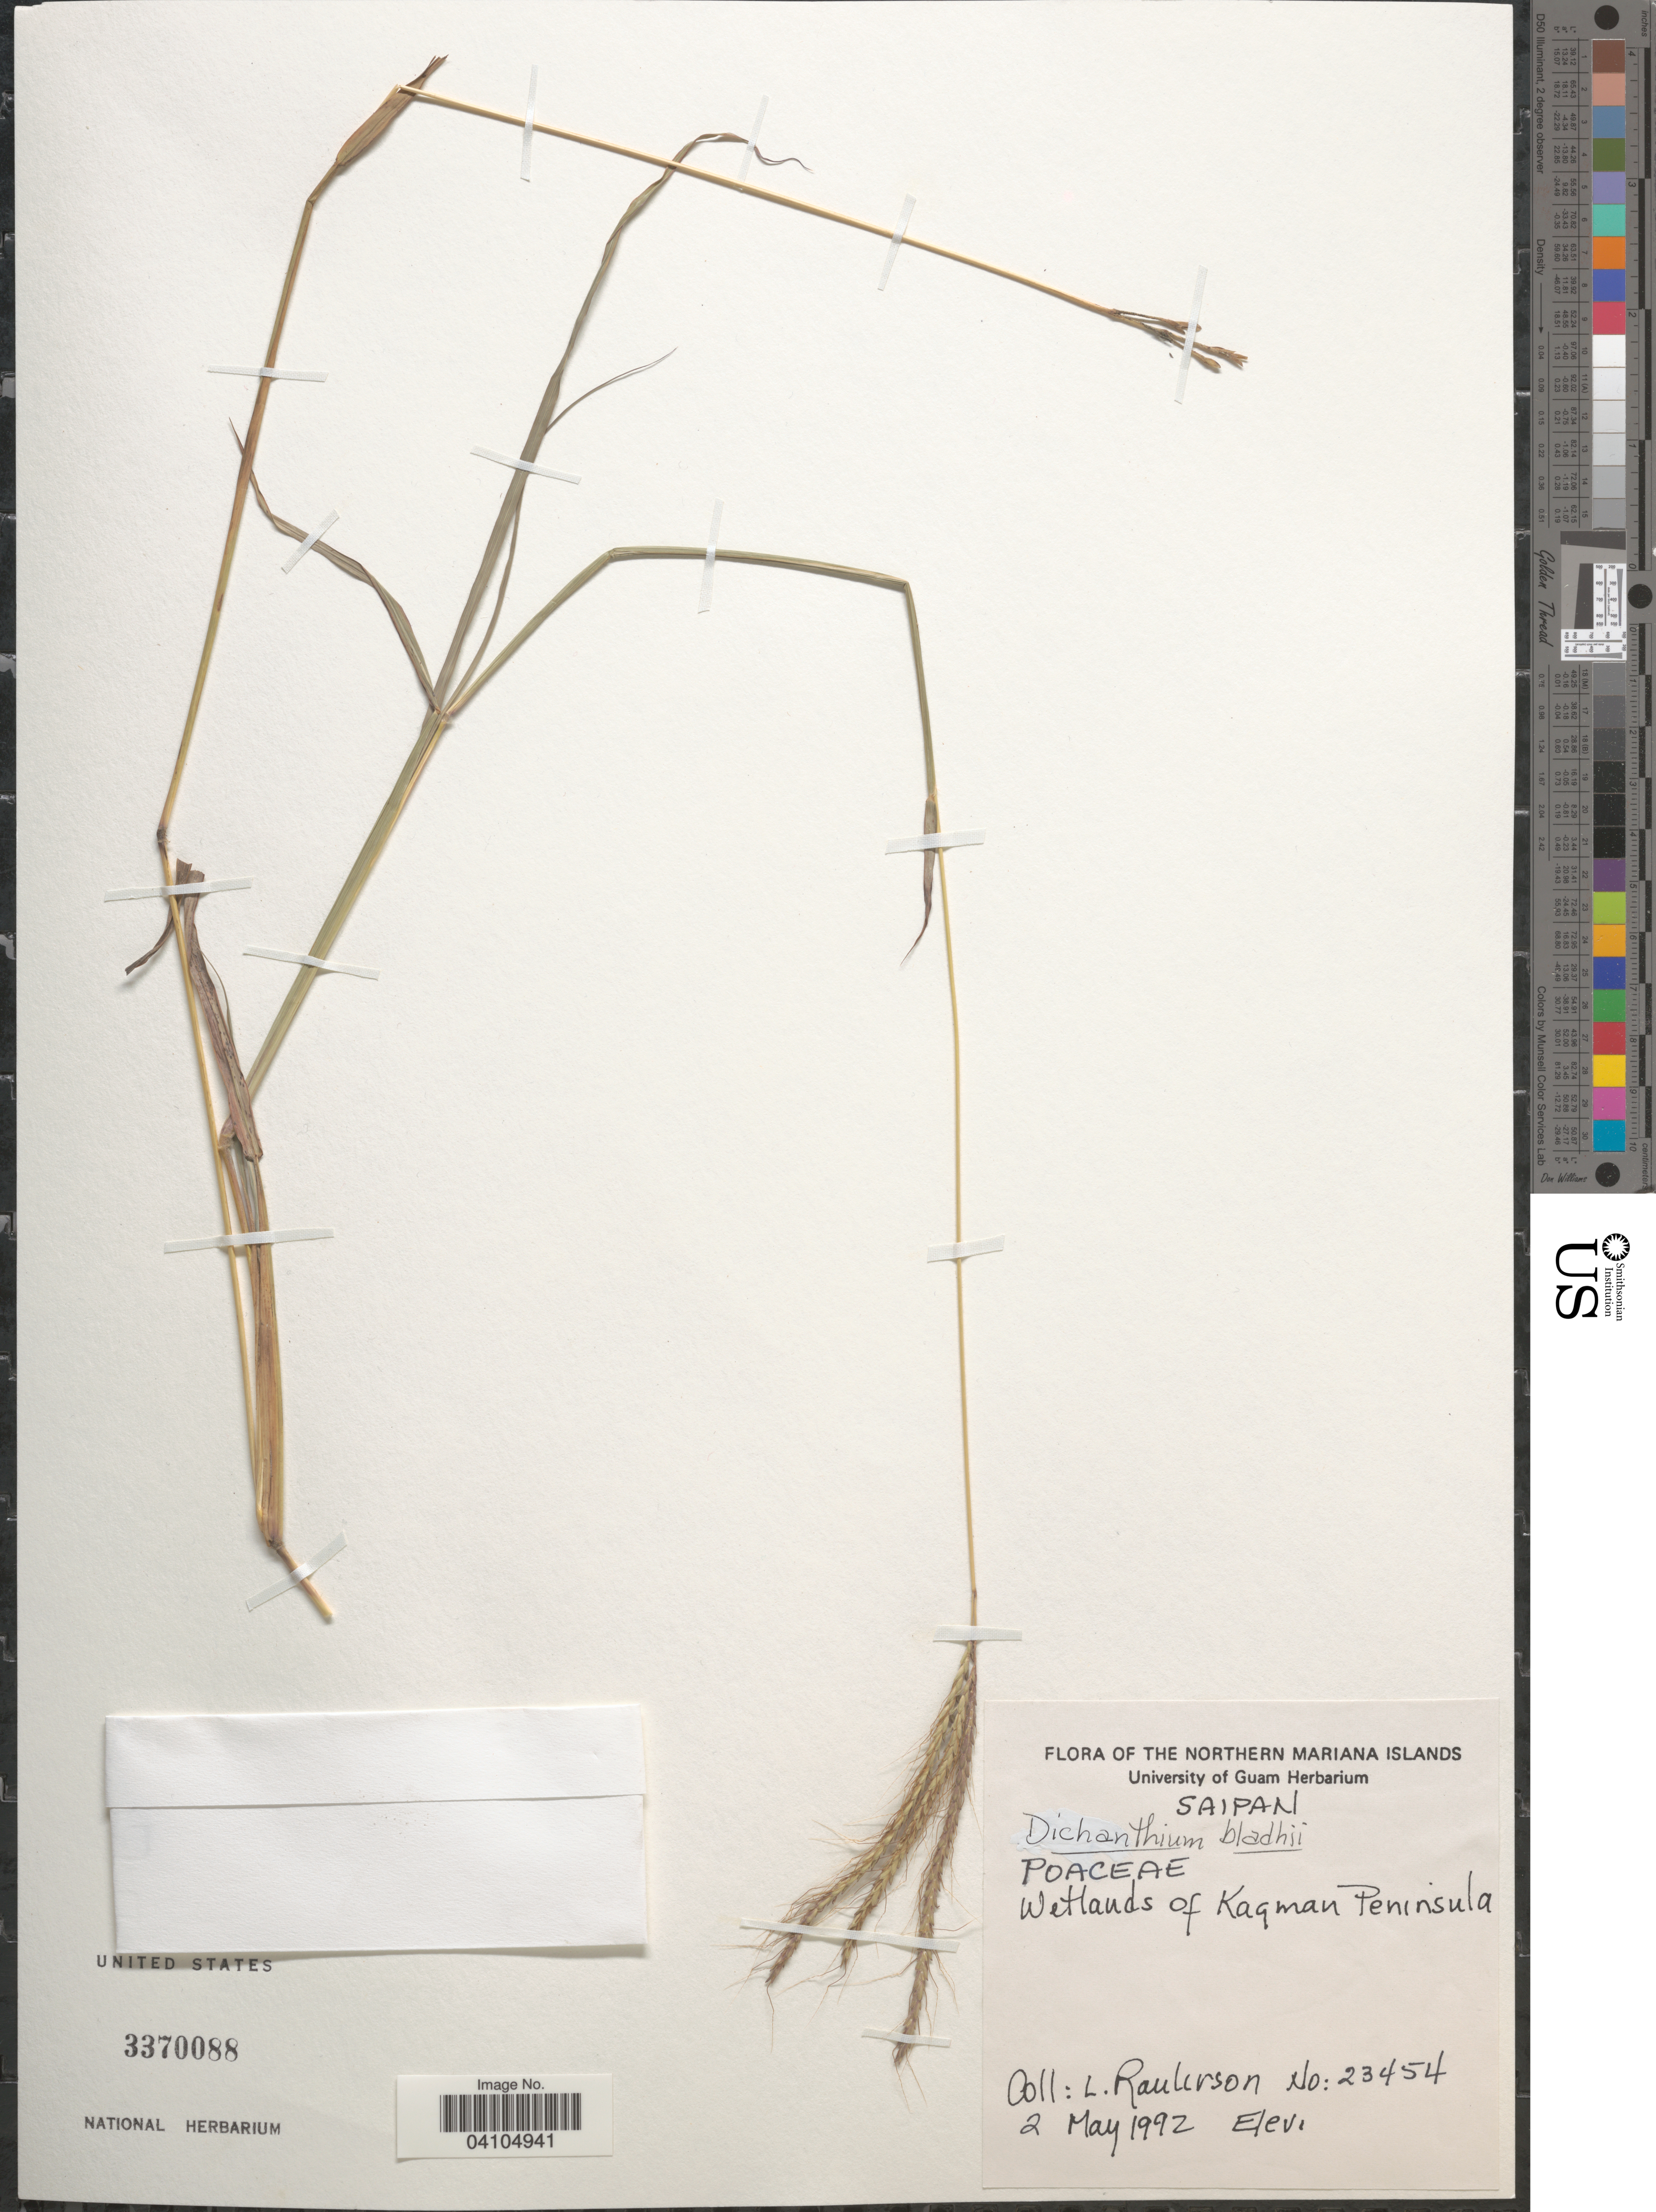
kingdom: Plantae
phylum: Tracheophyta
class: Liliopsida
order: Poales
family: Poaceae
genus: Bothriochloa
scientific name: Bothriochloa bladhii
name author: (Retz.) S.T. Blake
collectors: L. Raulerson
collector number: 23454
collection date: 1992-05-02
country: Northern Mariana Islands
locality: Saipan. Wetlands of Kagman Peninsula.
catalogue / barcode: US 3370088